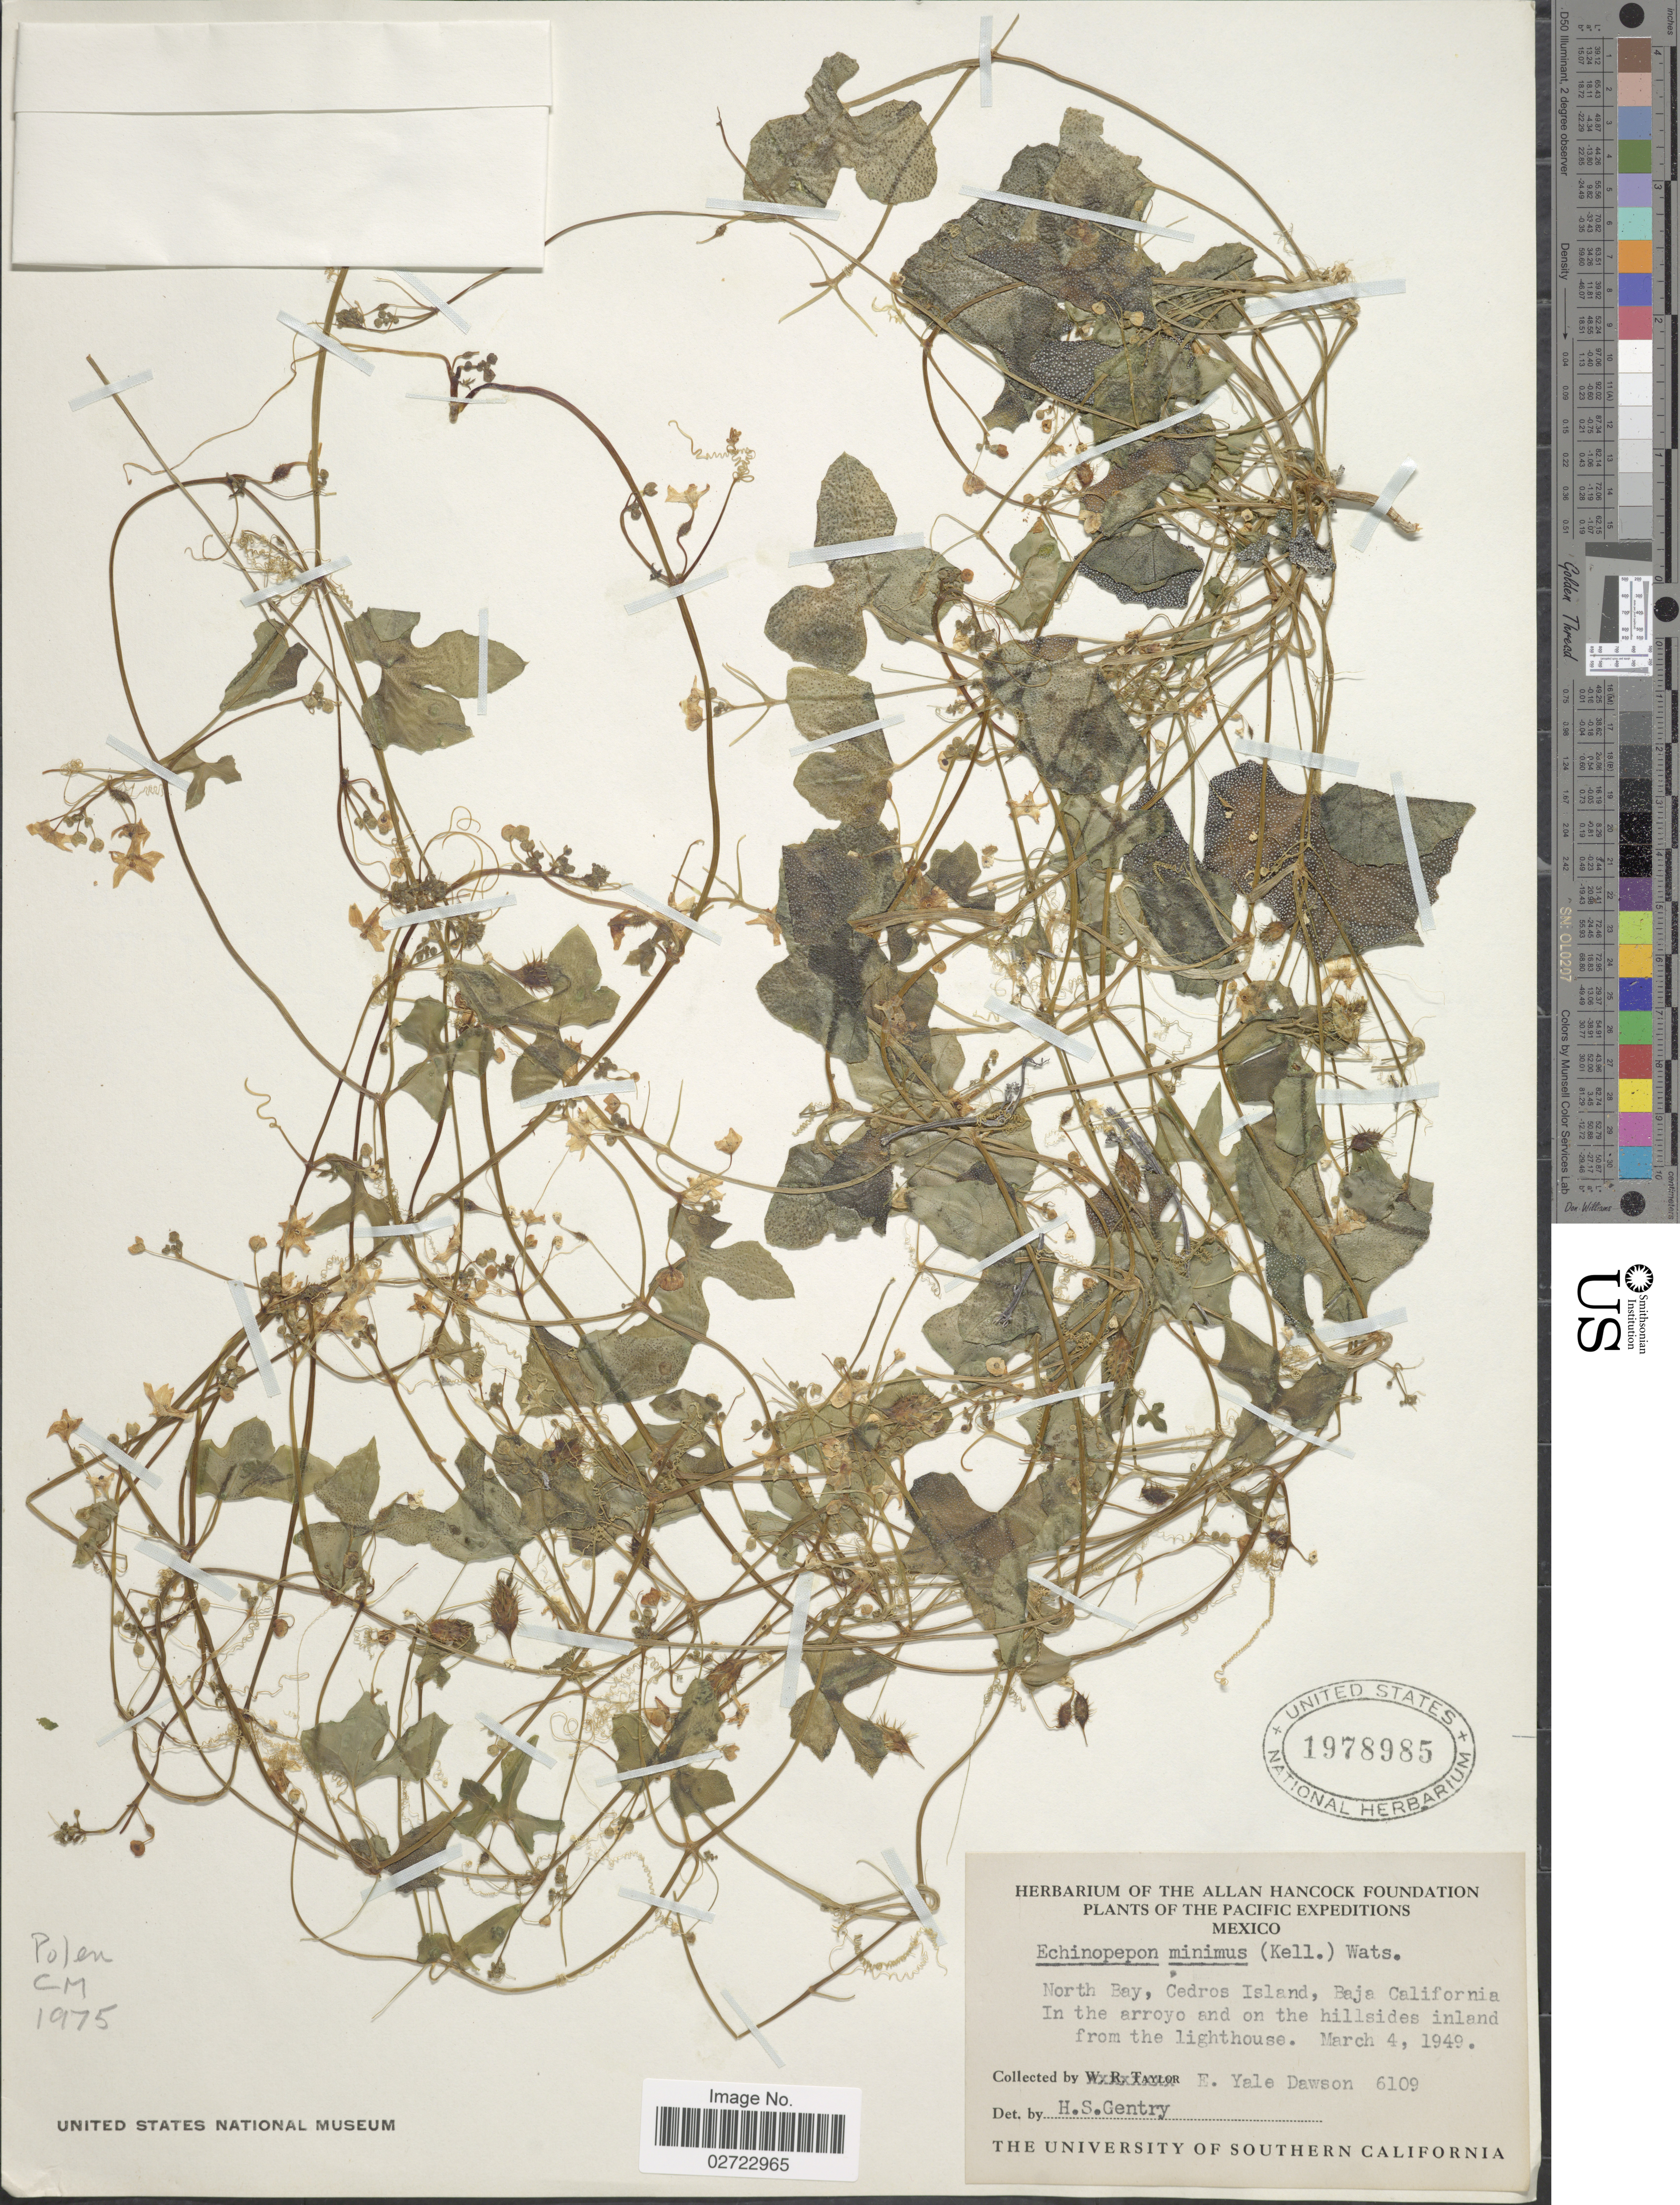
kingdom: Plantae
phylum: Tracheophyta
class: Magnoliopsida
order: Cucurbitales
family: Cucurbitaceae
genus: Echinopepon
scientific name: Echinopepon minimus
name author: (Kellogg) S. Watson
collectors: N. Yensen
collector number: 6109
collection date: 1949-03-04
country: Mexico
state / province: Baja California Norte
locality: The Pacific, North Bay, Cedros Island, in the arroyo and on the hillsides inland from the lighthouse.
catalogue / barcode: US 1978985